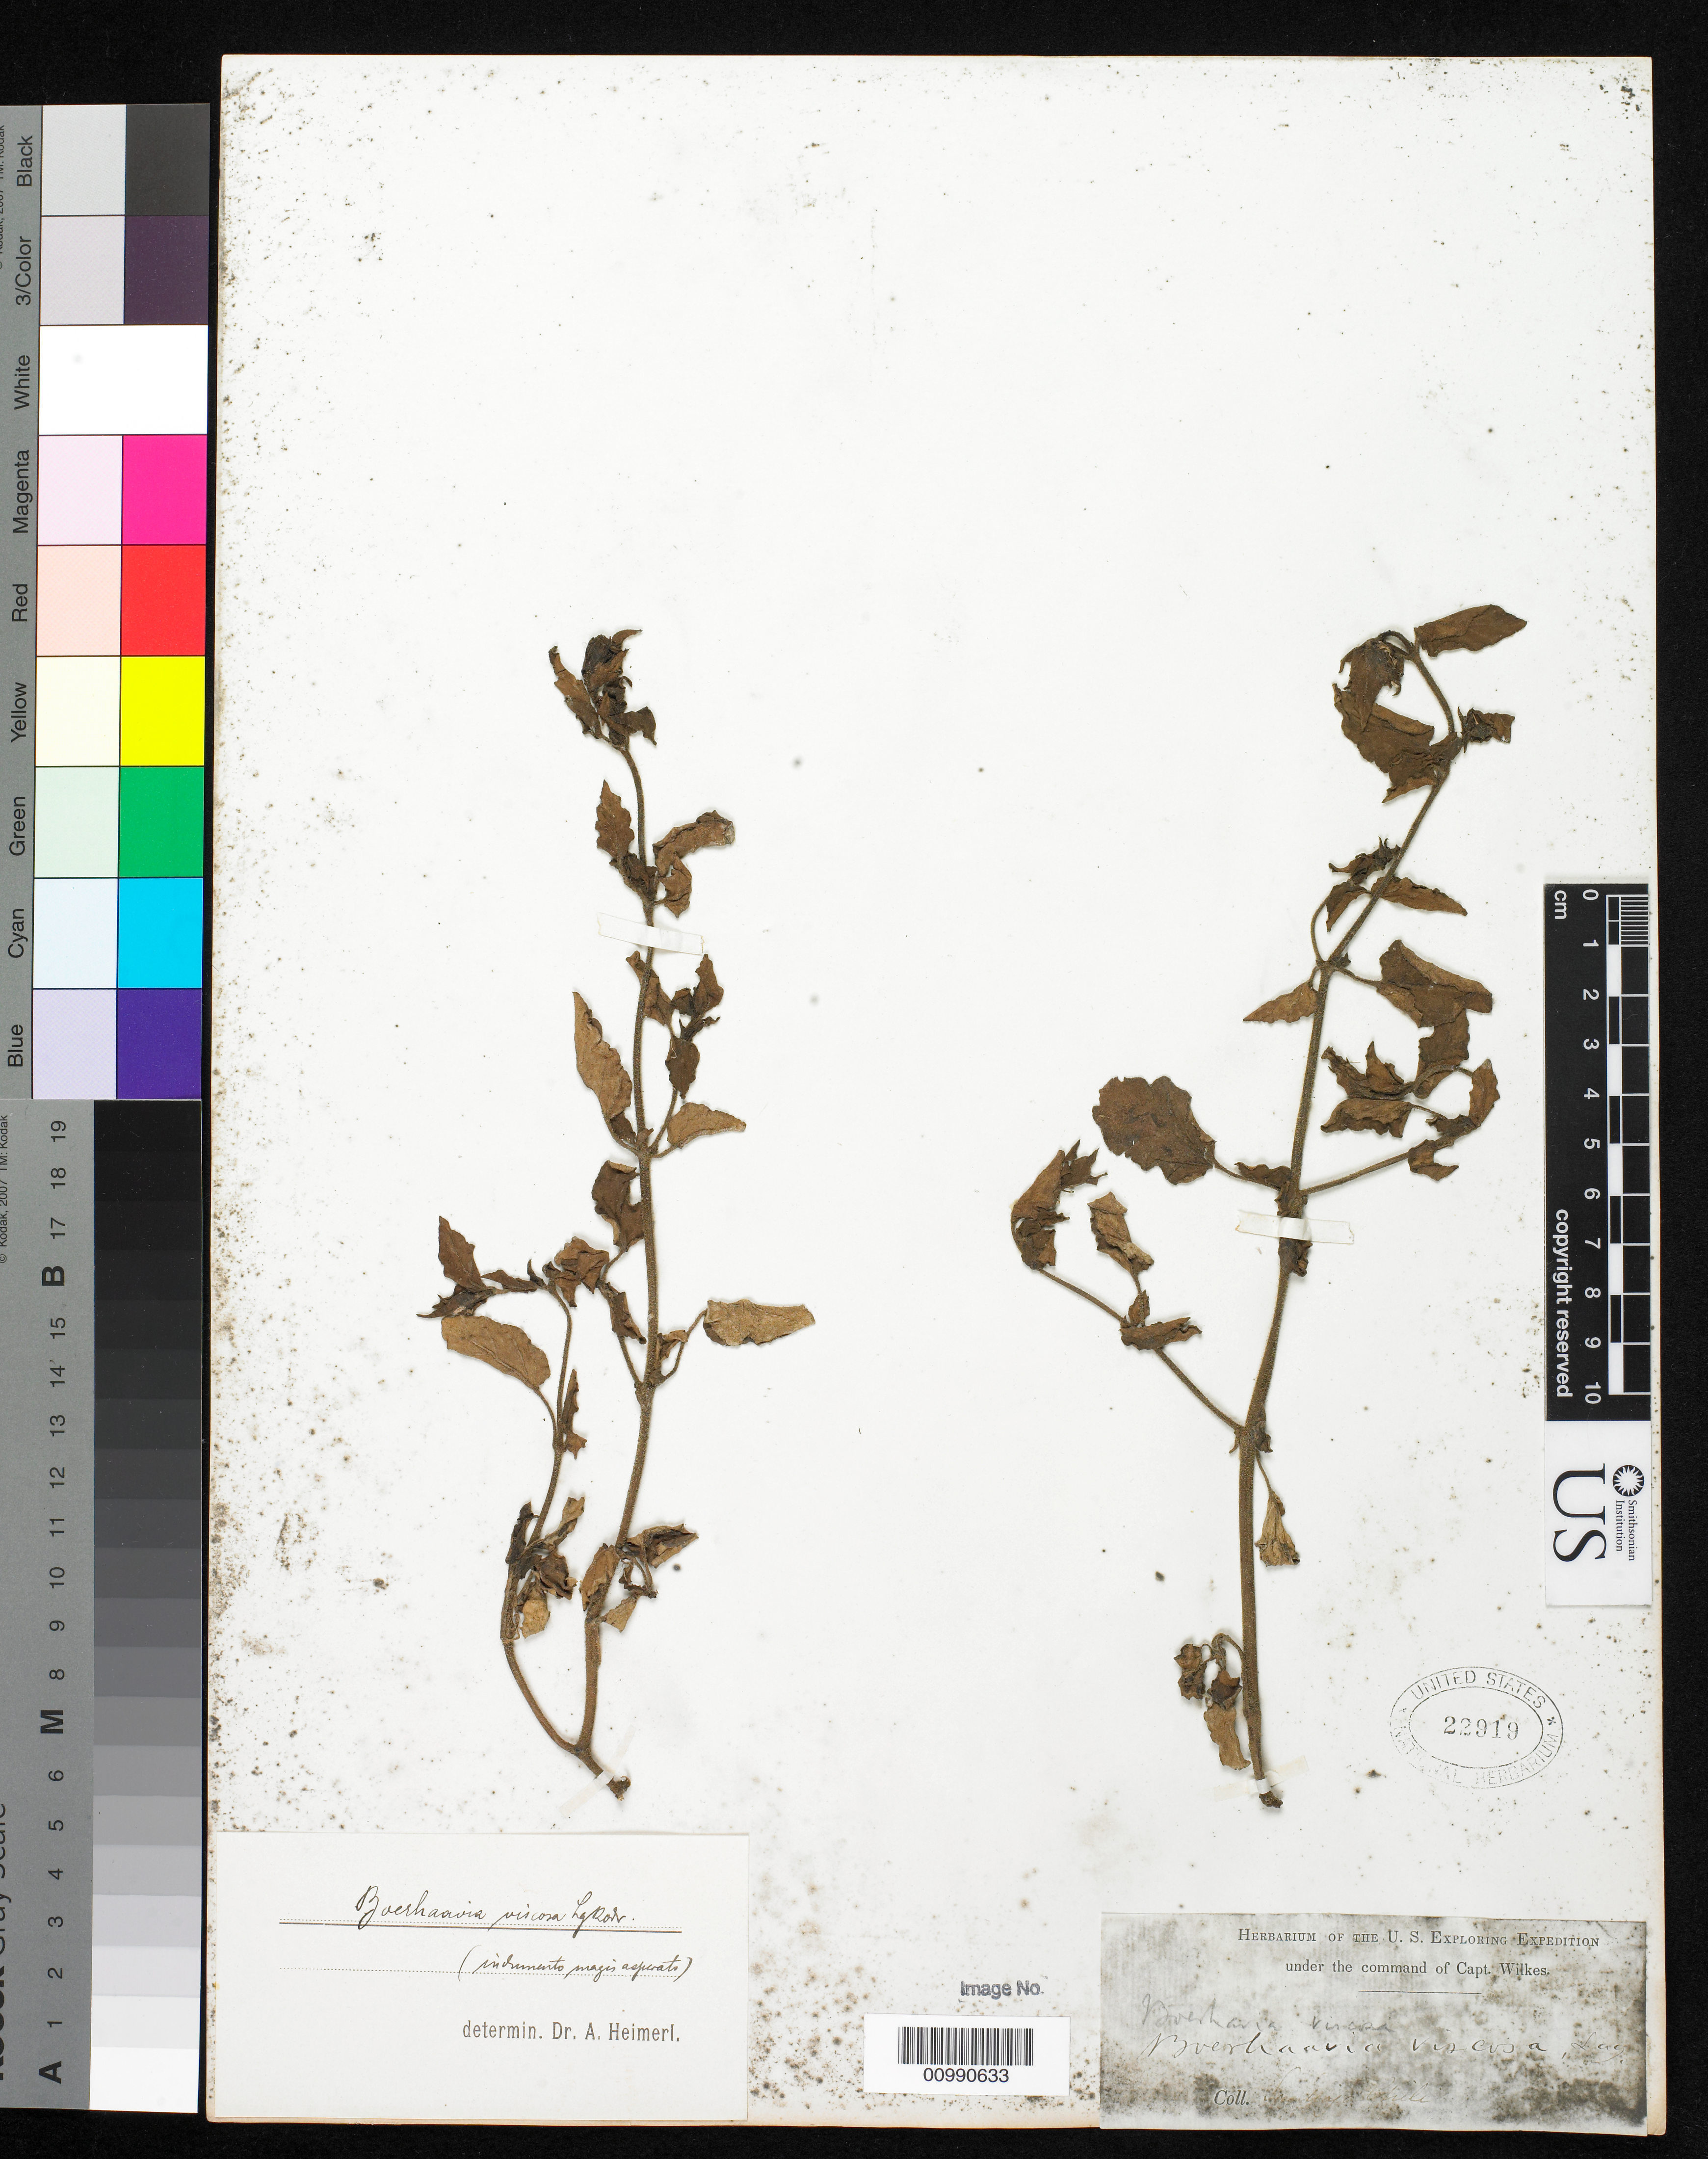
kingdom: Plantae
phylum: Tracheophyta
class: Magnoliopsida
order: Caryophyllales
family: Nyctaginaceae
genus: Boerhavia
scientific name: Boerhavia diffusa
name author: L.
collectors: Wilkes Explor. Exped.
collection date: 1838/1842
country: Chile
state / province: Región Metropolitana (RM)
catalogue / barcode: US 22919